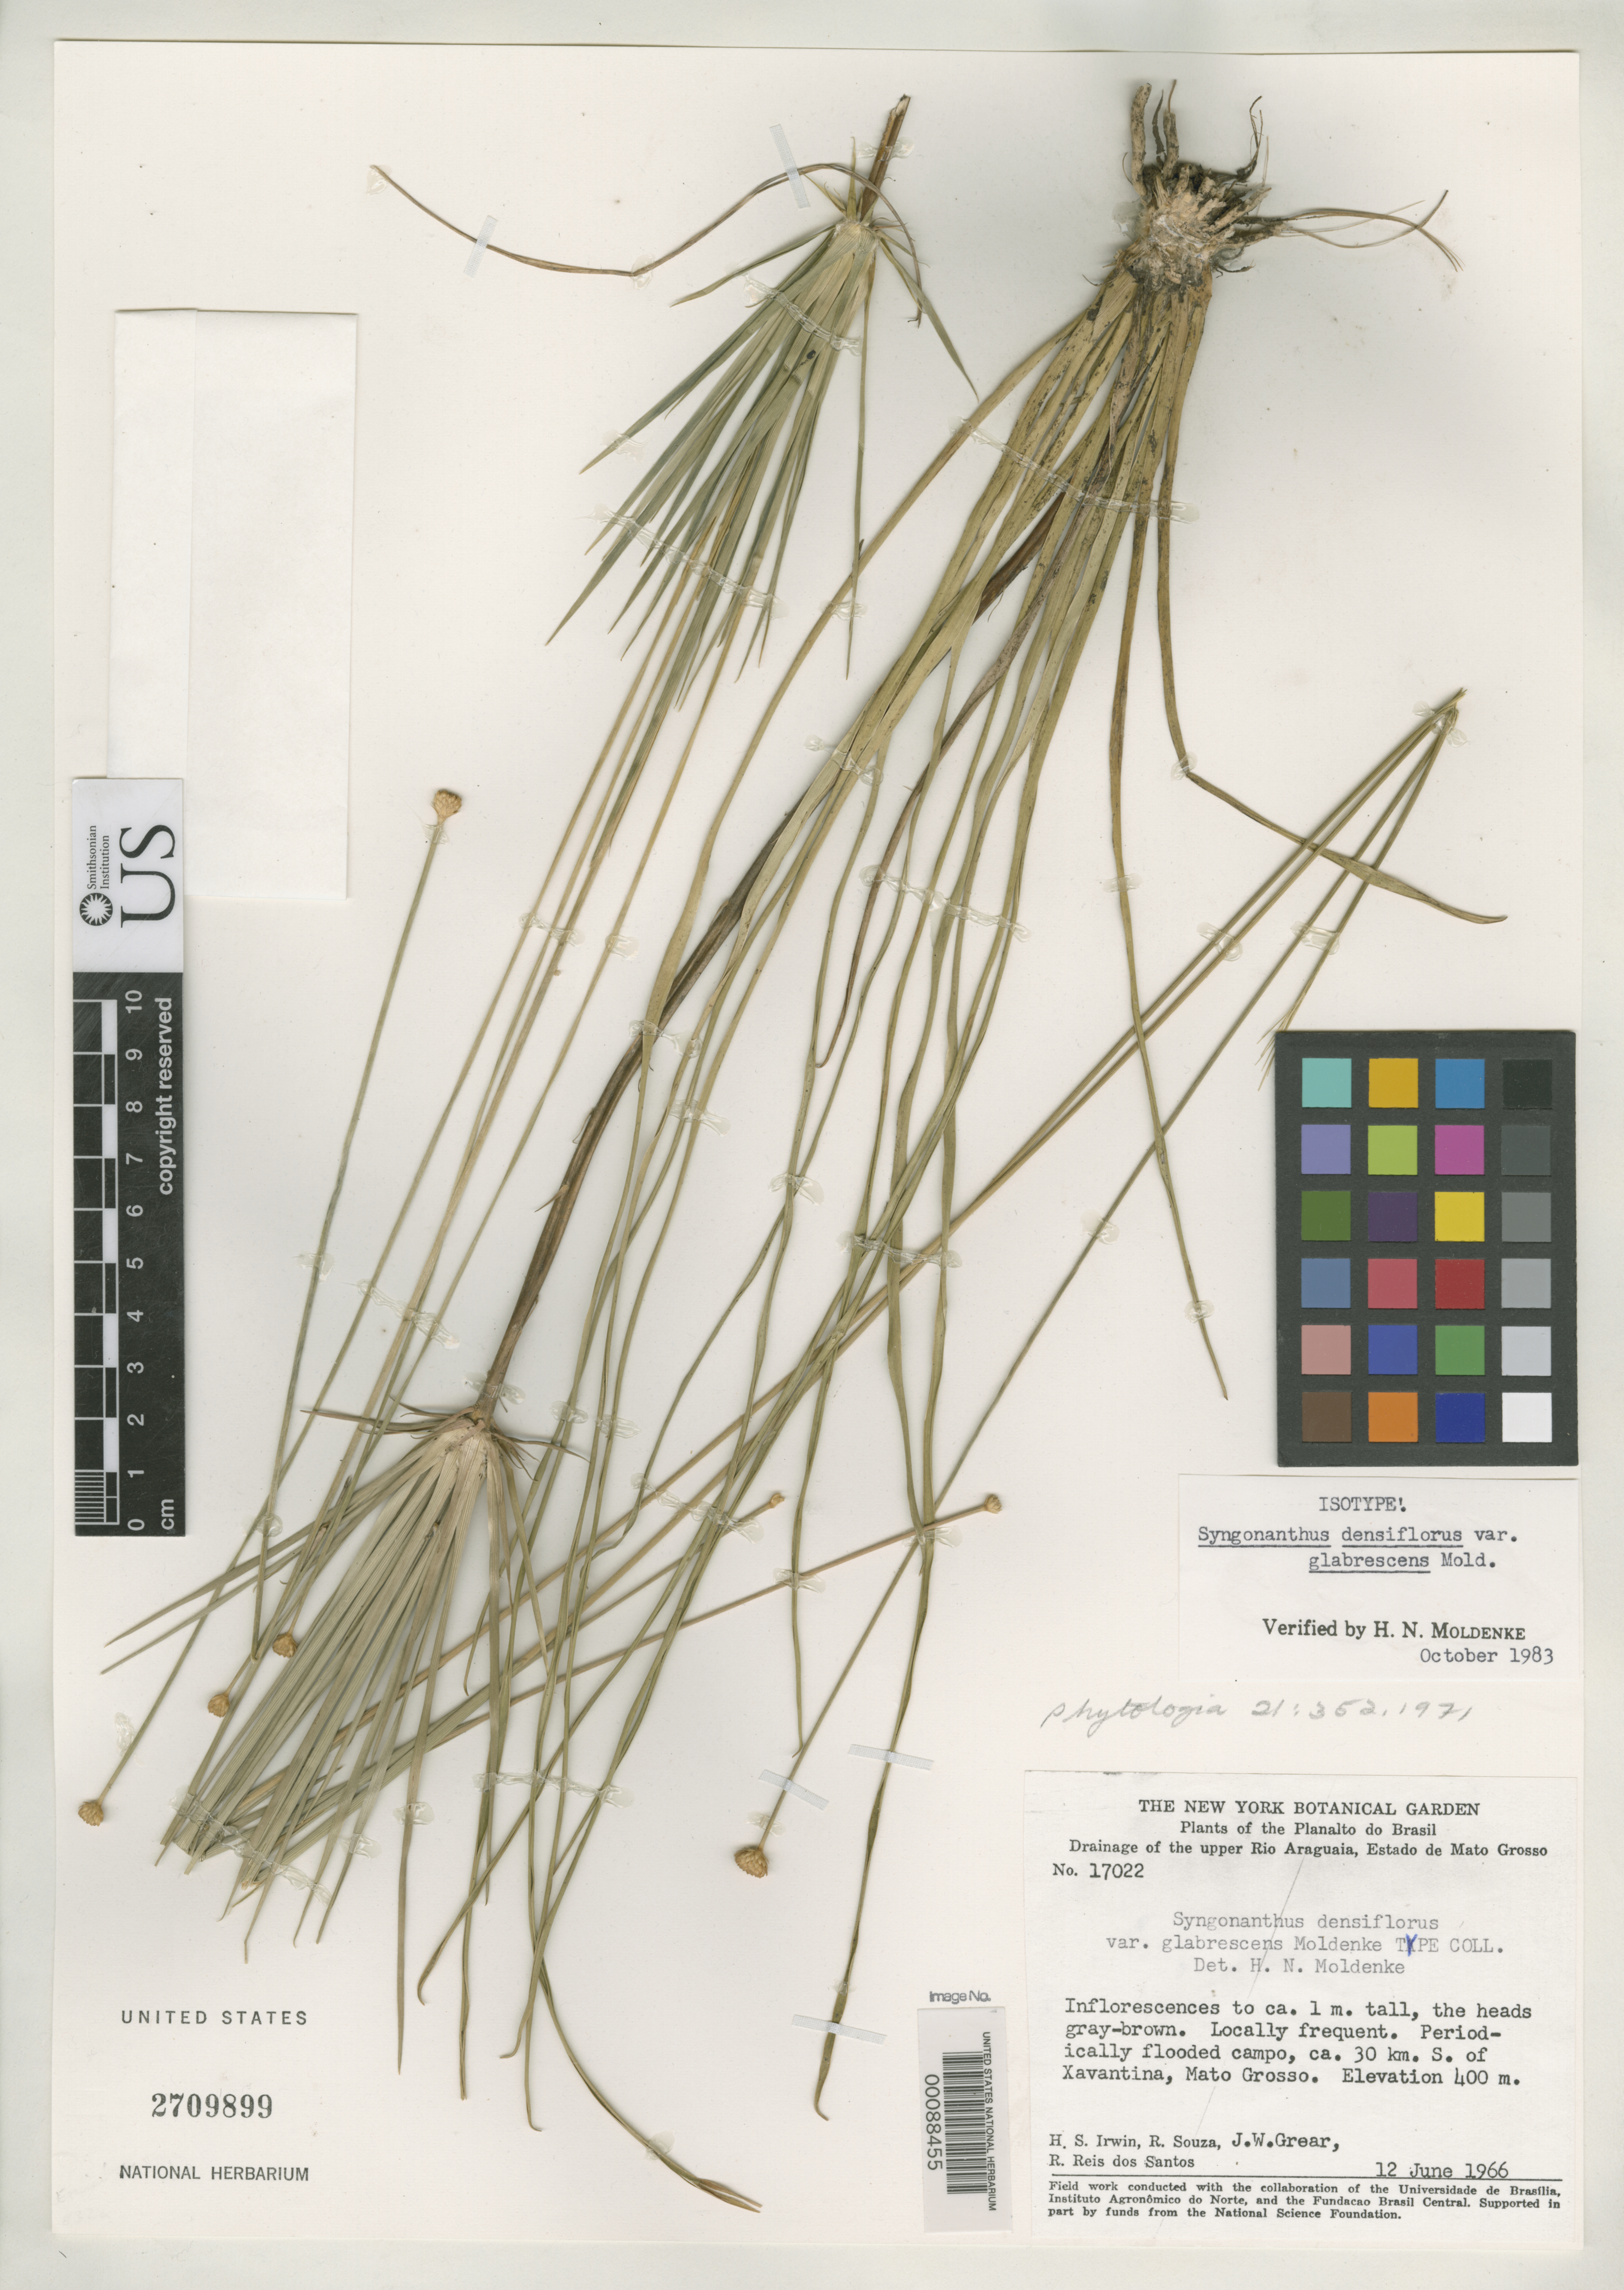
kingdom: Plantae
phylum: Tracheophyta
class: Liliopsida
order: Poales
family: Eriocaulaceae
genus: Syngonanthus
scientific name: Syngonanthus densiflorus var. glabrescens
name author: Moldenke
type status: Isotype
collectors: H. Irwin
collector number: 17022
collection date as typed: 12 Jun 1966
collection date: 1966-06-12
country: Brazil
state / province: Mato Grosso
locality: South of Xanantina, Rio Araguaia.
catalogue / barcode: US 2709899